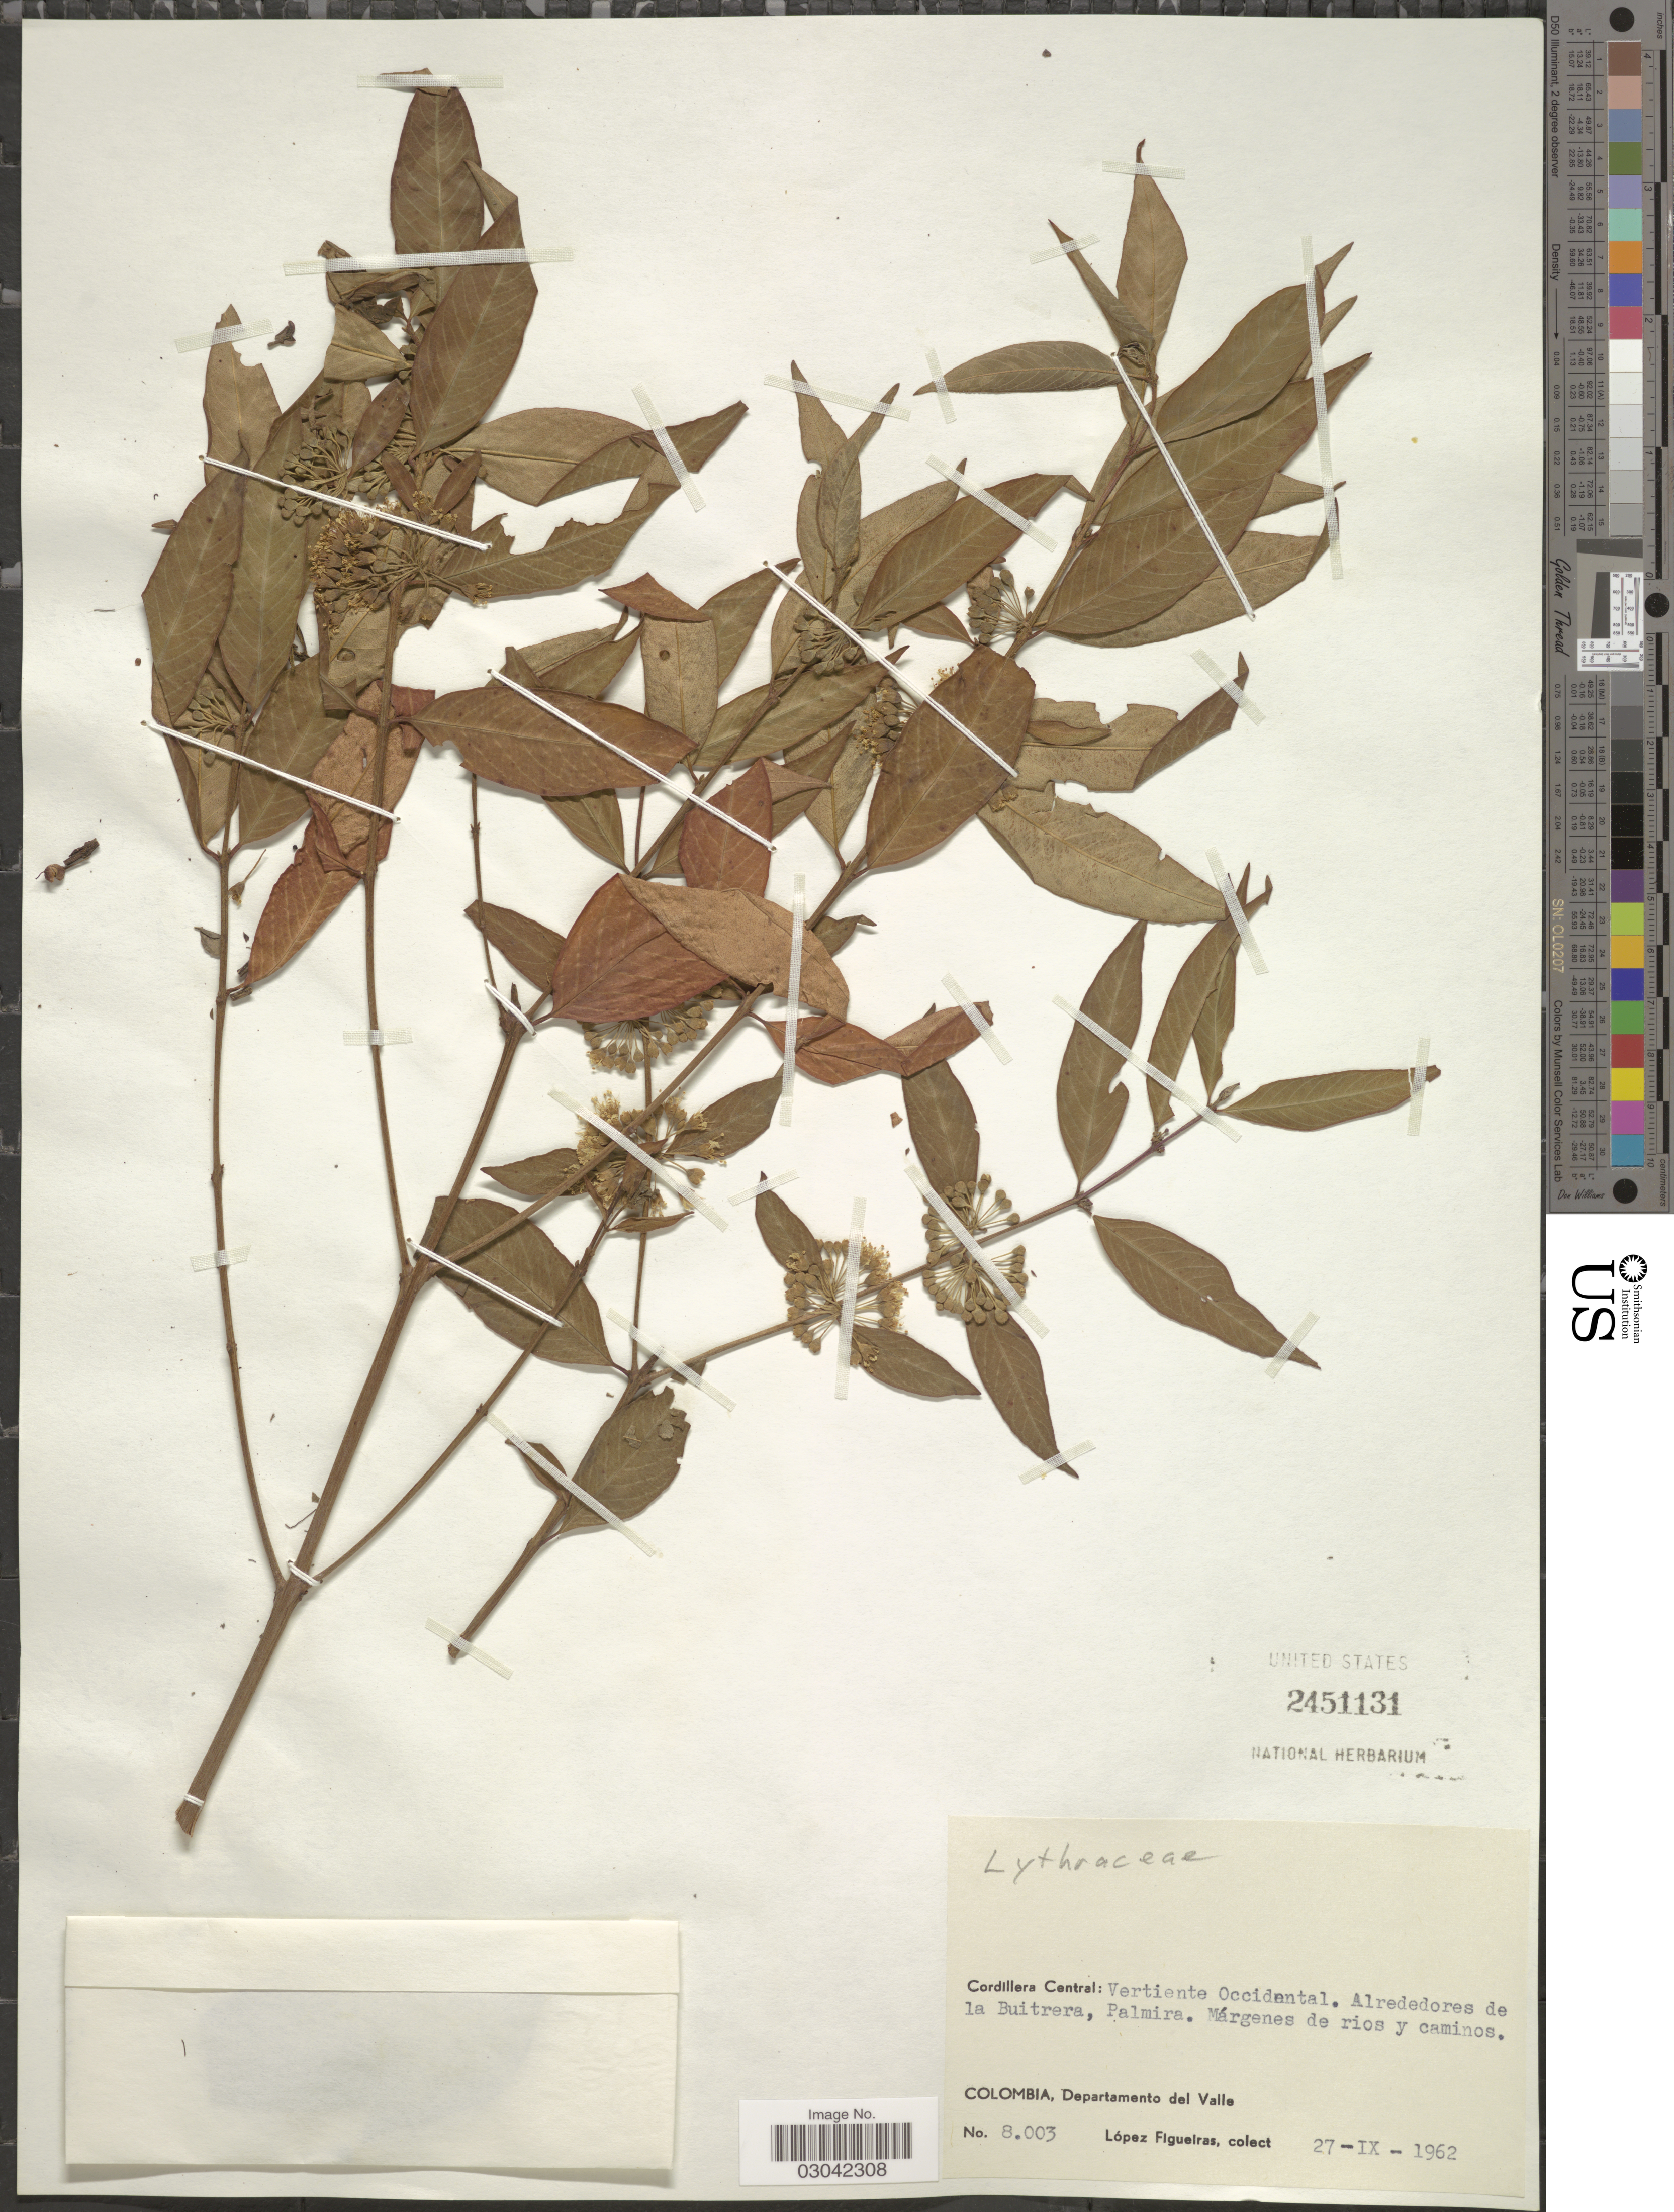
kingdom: Plantae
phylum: Tracheophyta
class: Magnoliopsida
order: Myrtales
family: Lythraceae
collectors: M. López Figueiras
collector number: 8003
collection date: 1962-09-27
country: Colombia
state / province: Valle del Cauca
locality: Cordillera Central: Vertiente Occidental. Alrededores de la Buitrera, Palmira. Departamento del Valle.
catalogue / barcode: US 2451131